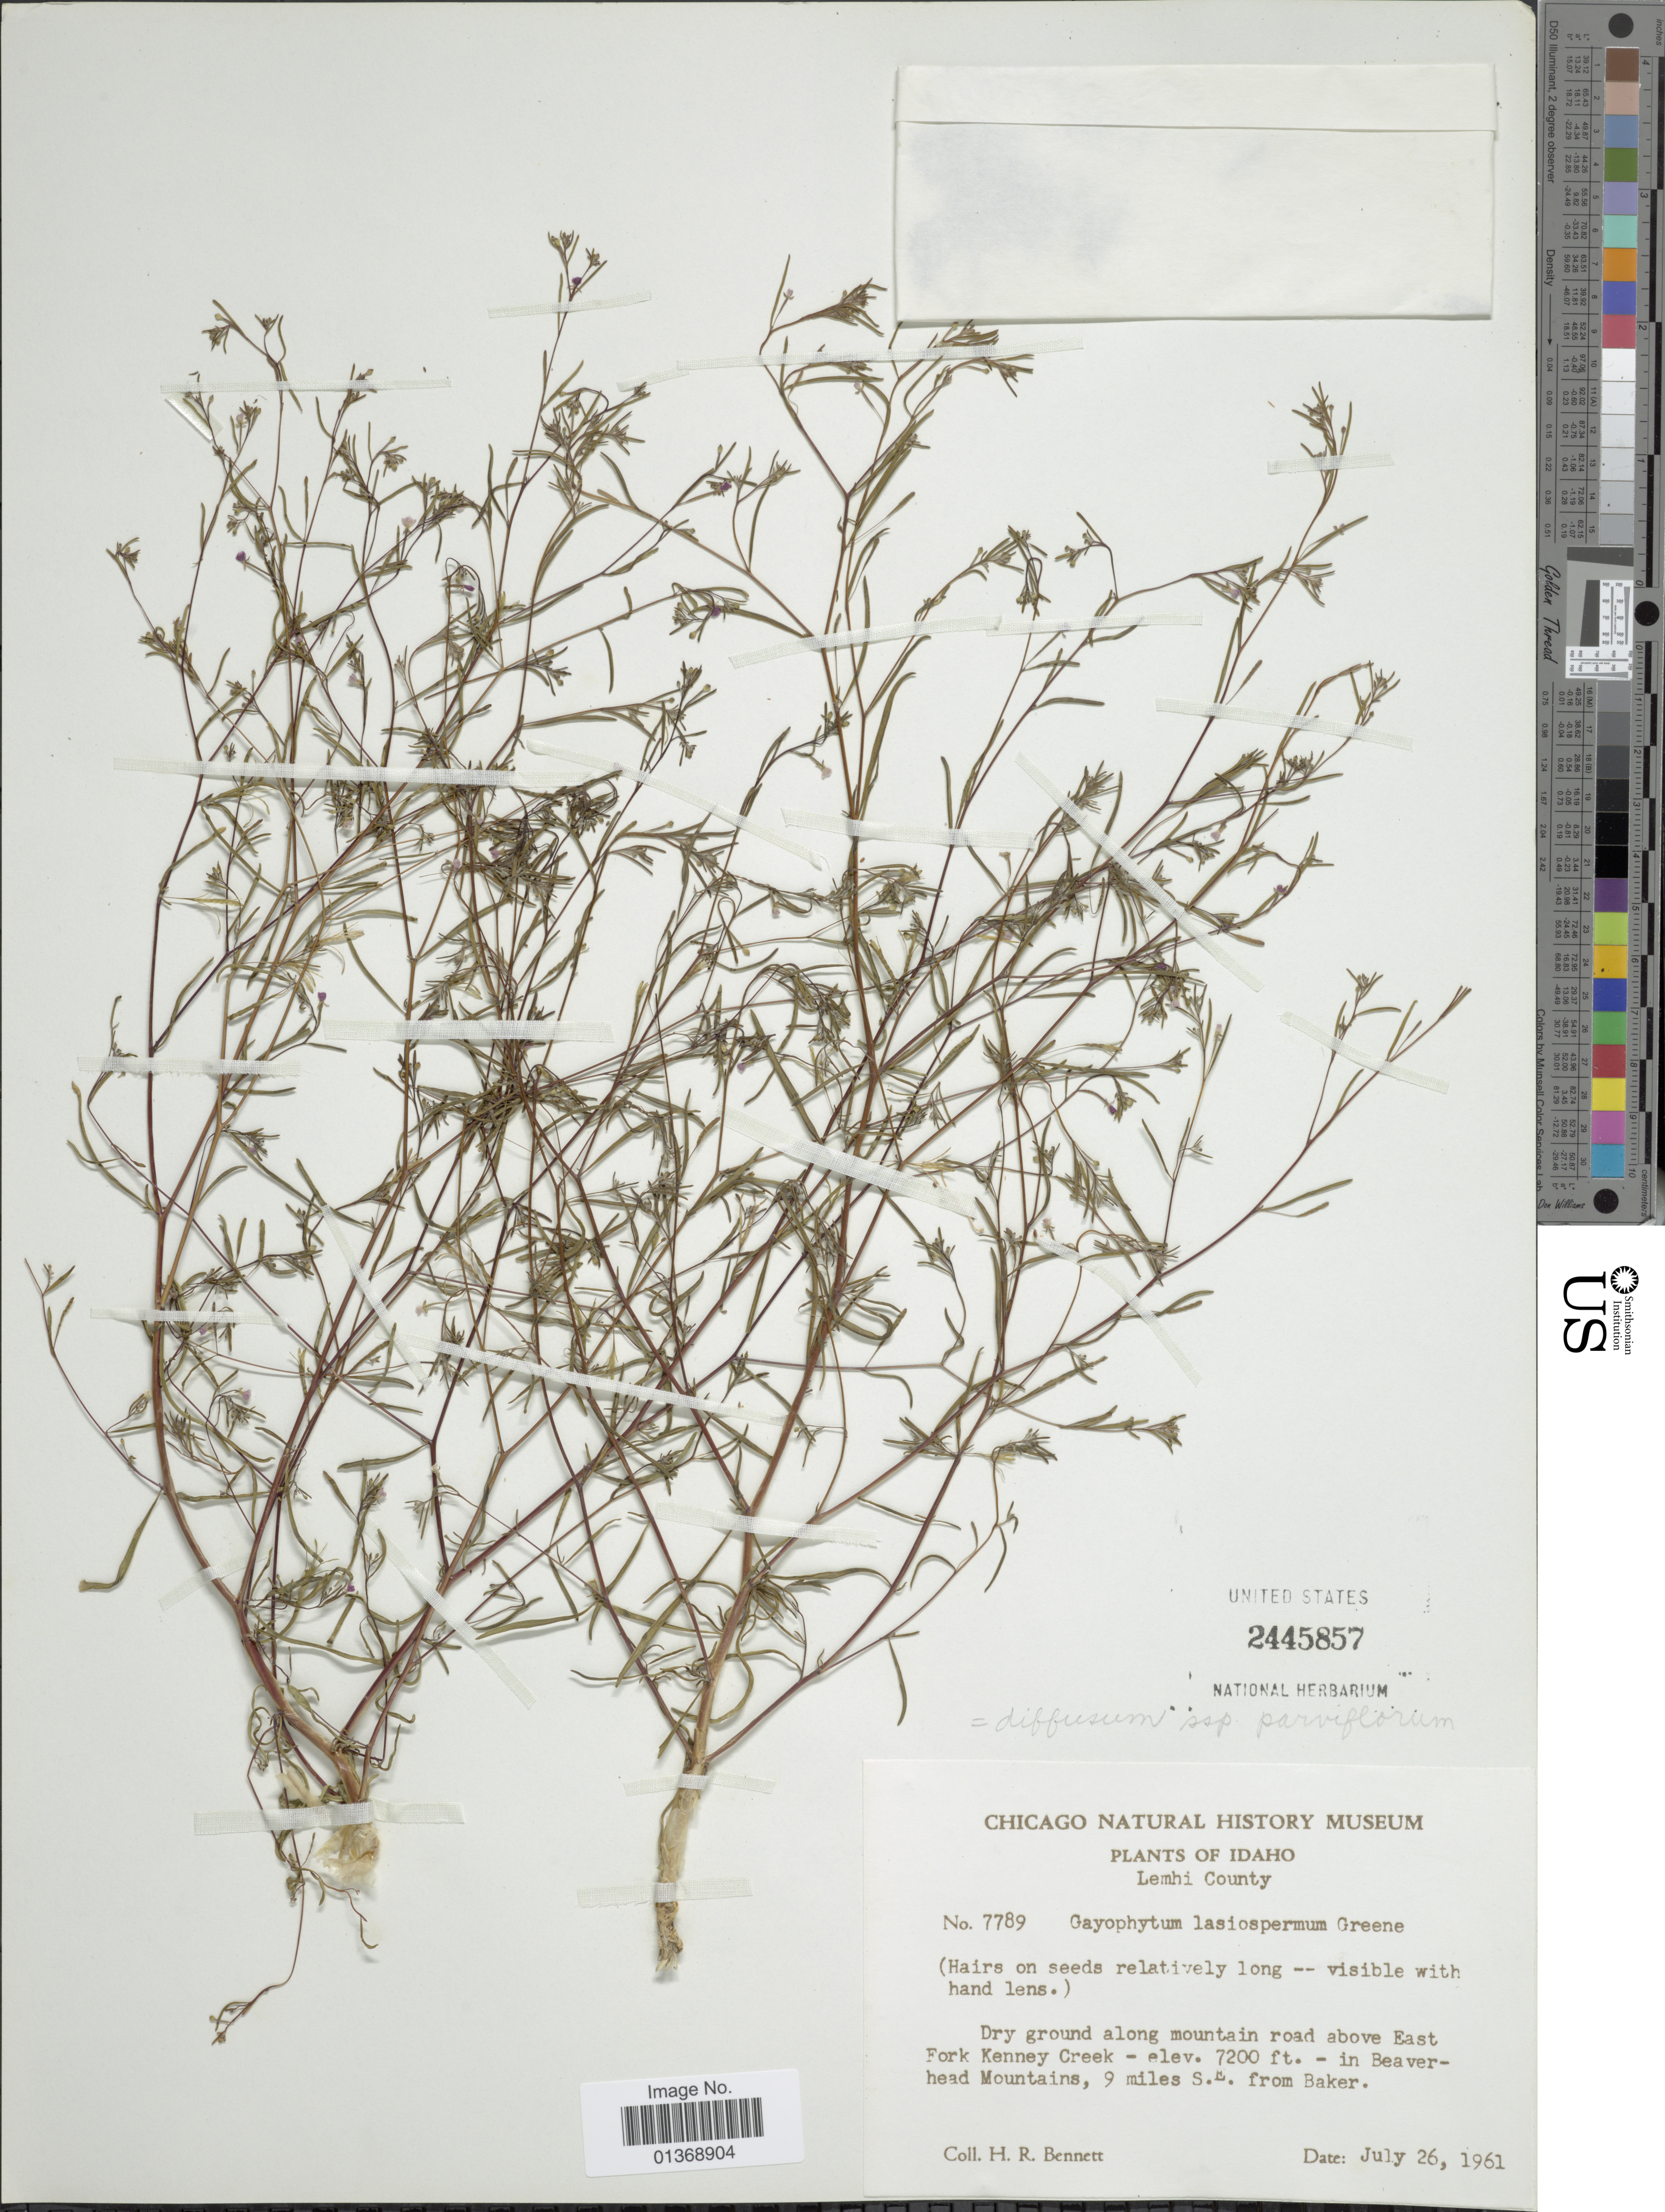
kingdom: Plantae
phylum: Tracheophyta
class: Magnoliopsida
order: Myrtales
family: Onagraceae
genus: Gayophytum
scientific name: Gayophytum diffusum subsp. parviflorum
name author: F. H. Lewis & Szweyk.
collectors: H. R. Bennett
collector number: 7789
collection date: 1961-07-26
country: United States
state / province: Idaho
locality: Lemhi County, Dry ground along mountain road above East Fork Kenney Creek - in Beaverhead Mountains, 9 miles S.E. from Baker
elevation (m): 2195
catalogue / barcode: US 2445857